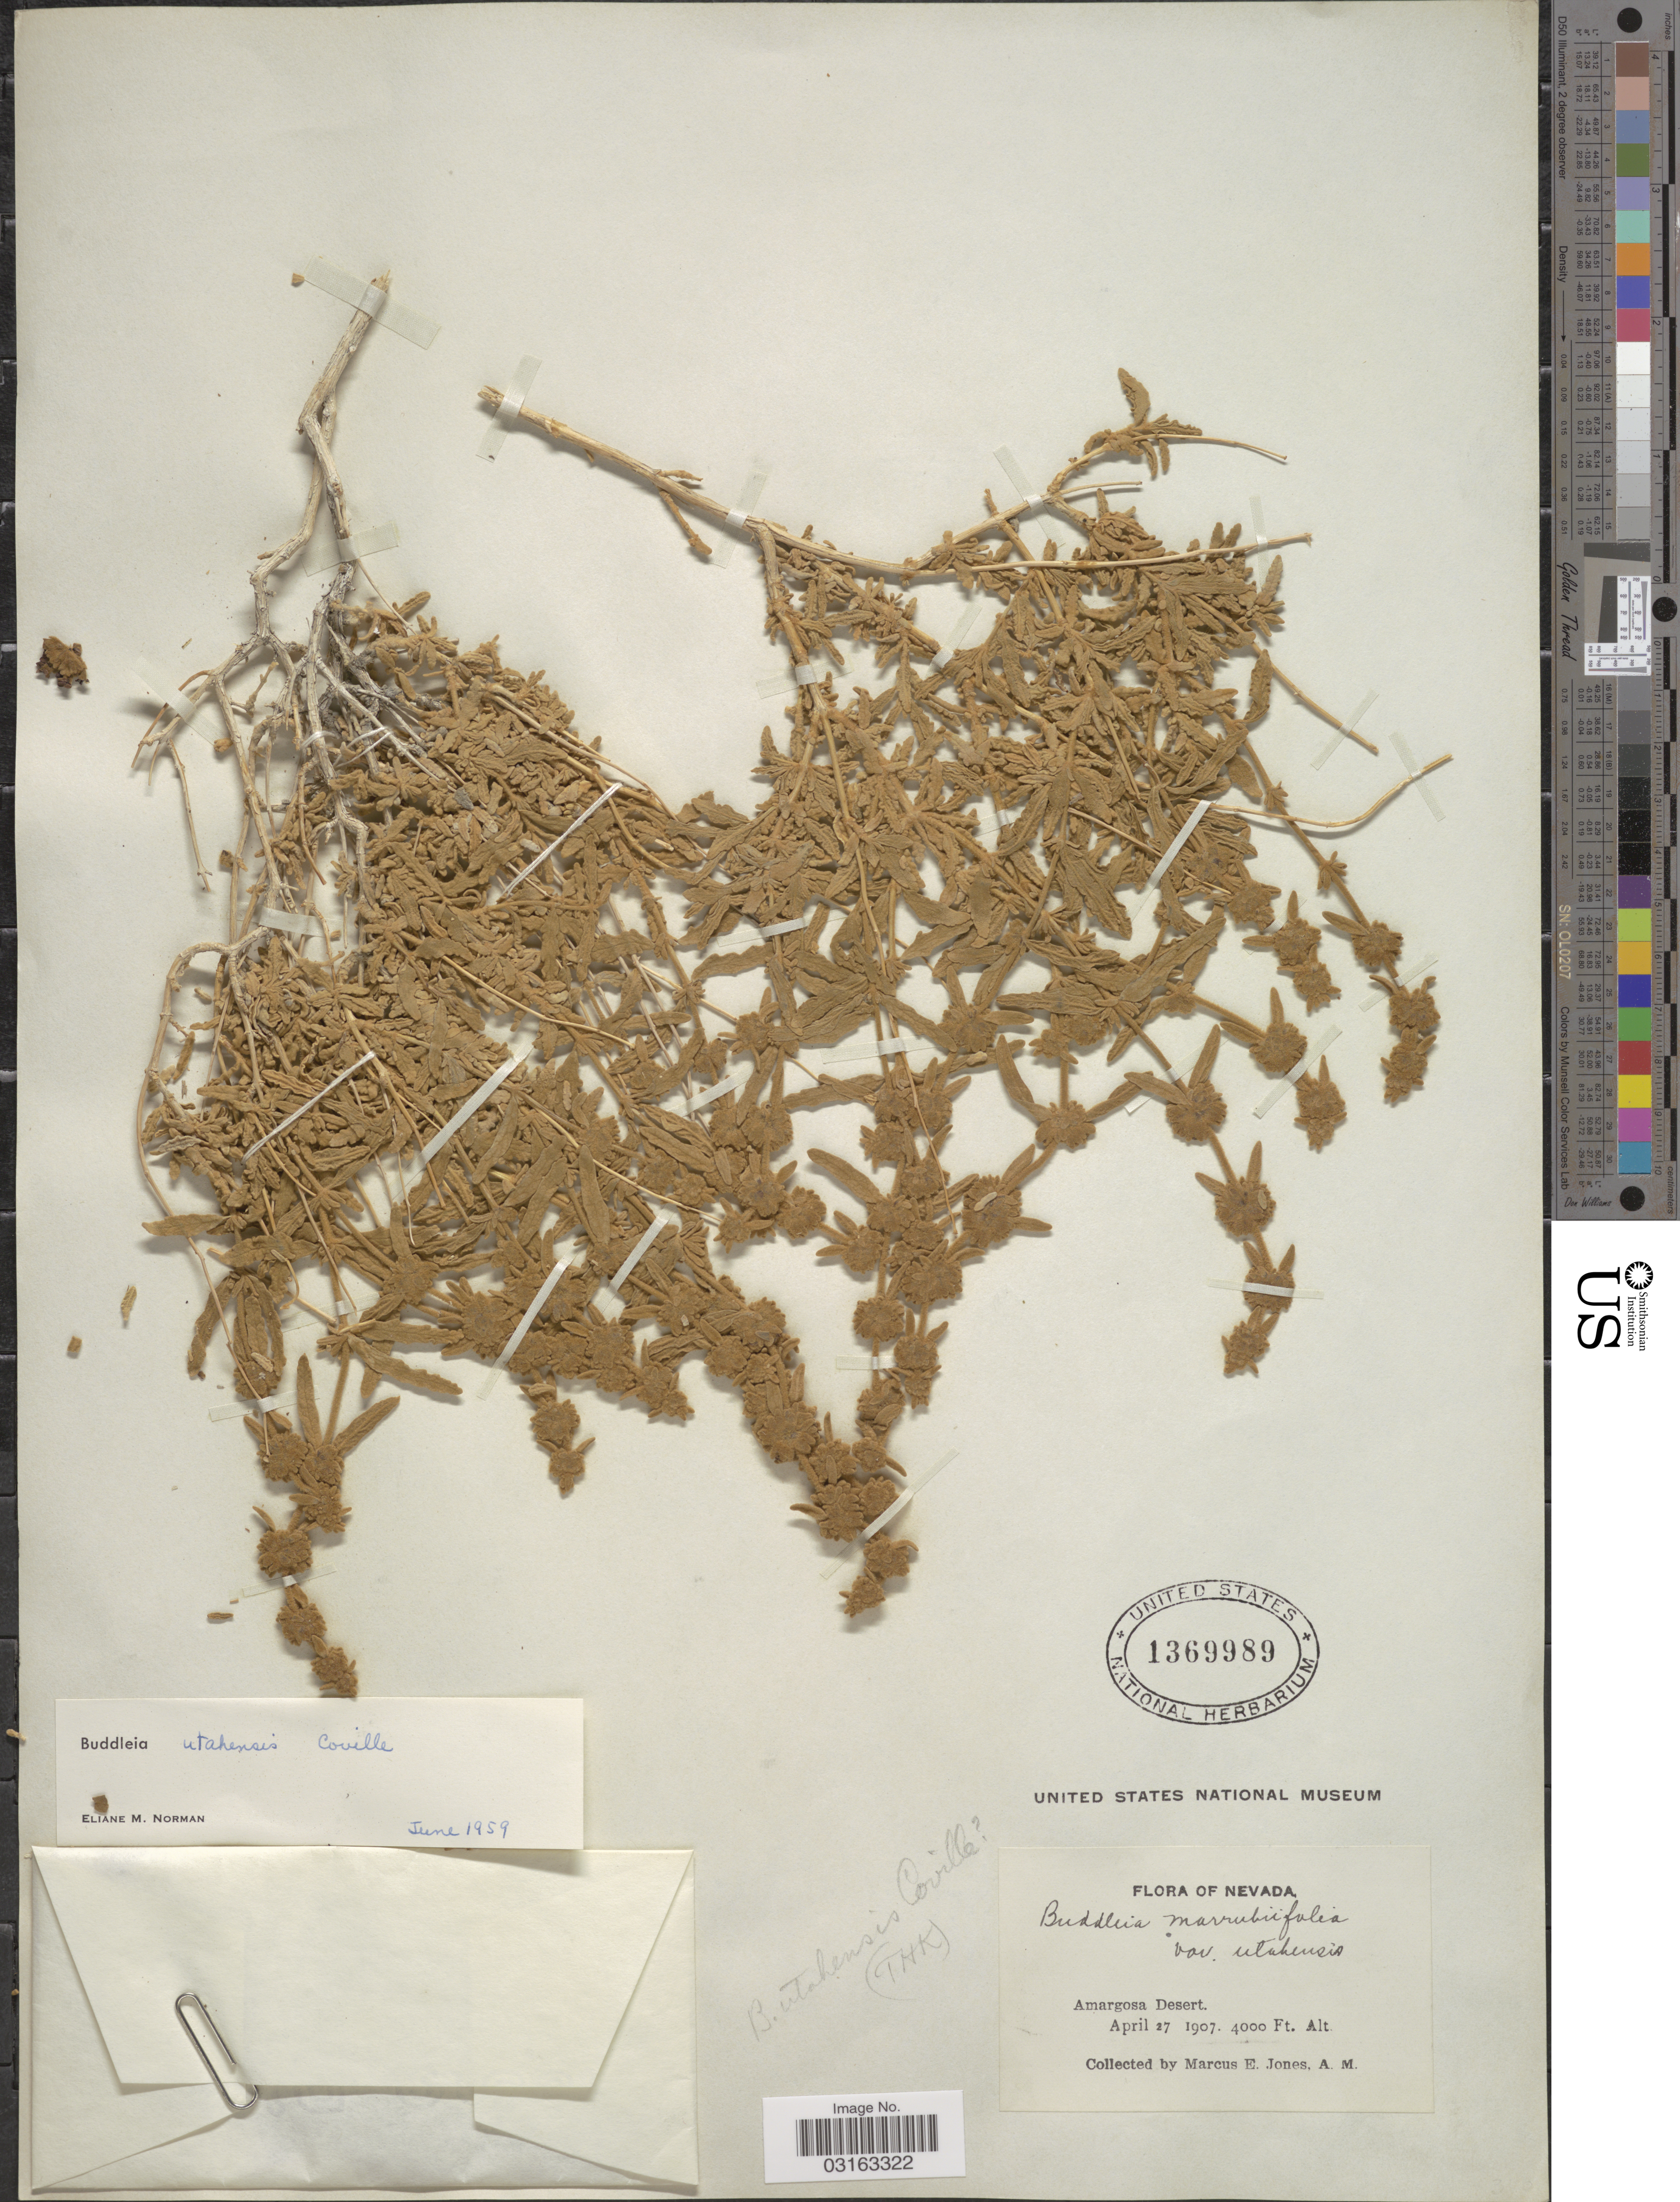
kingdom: Plantae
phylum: Tracheophyta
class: Magnoliopsida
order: Lamiales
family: Scrophulariaceae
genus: Buddleja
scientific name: Buddleja utahensis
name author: Coville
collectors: M. E. Jones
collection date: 1907-04-27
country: United States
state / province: Nevada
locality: Amargosa Desert.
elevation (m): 1219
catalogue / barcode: US 1369989